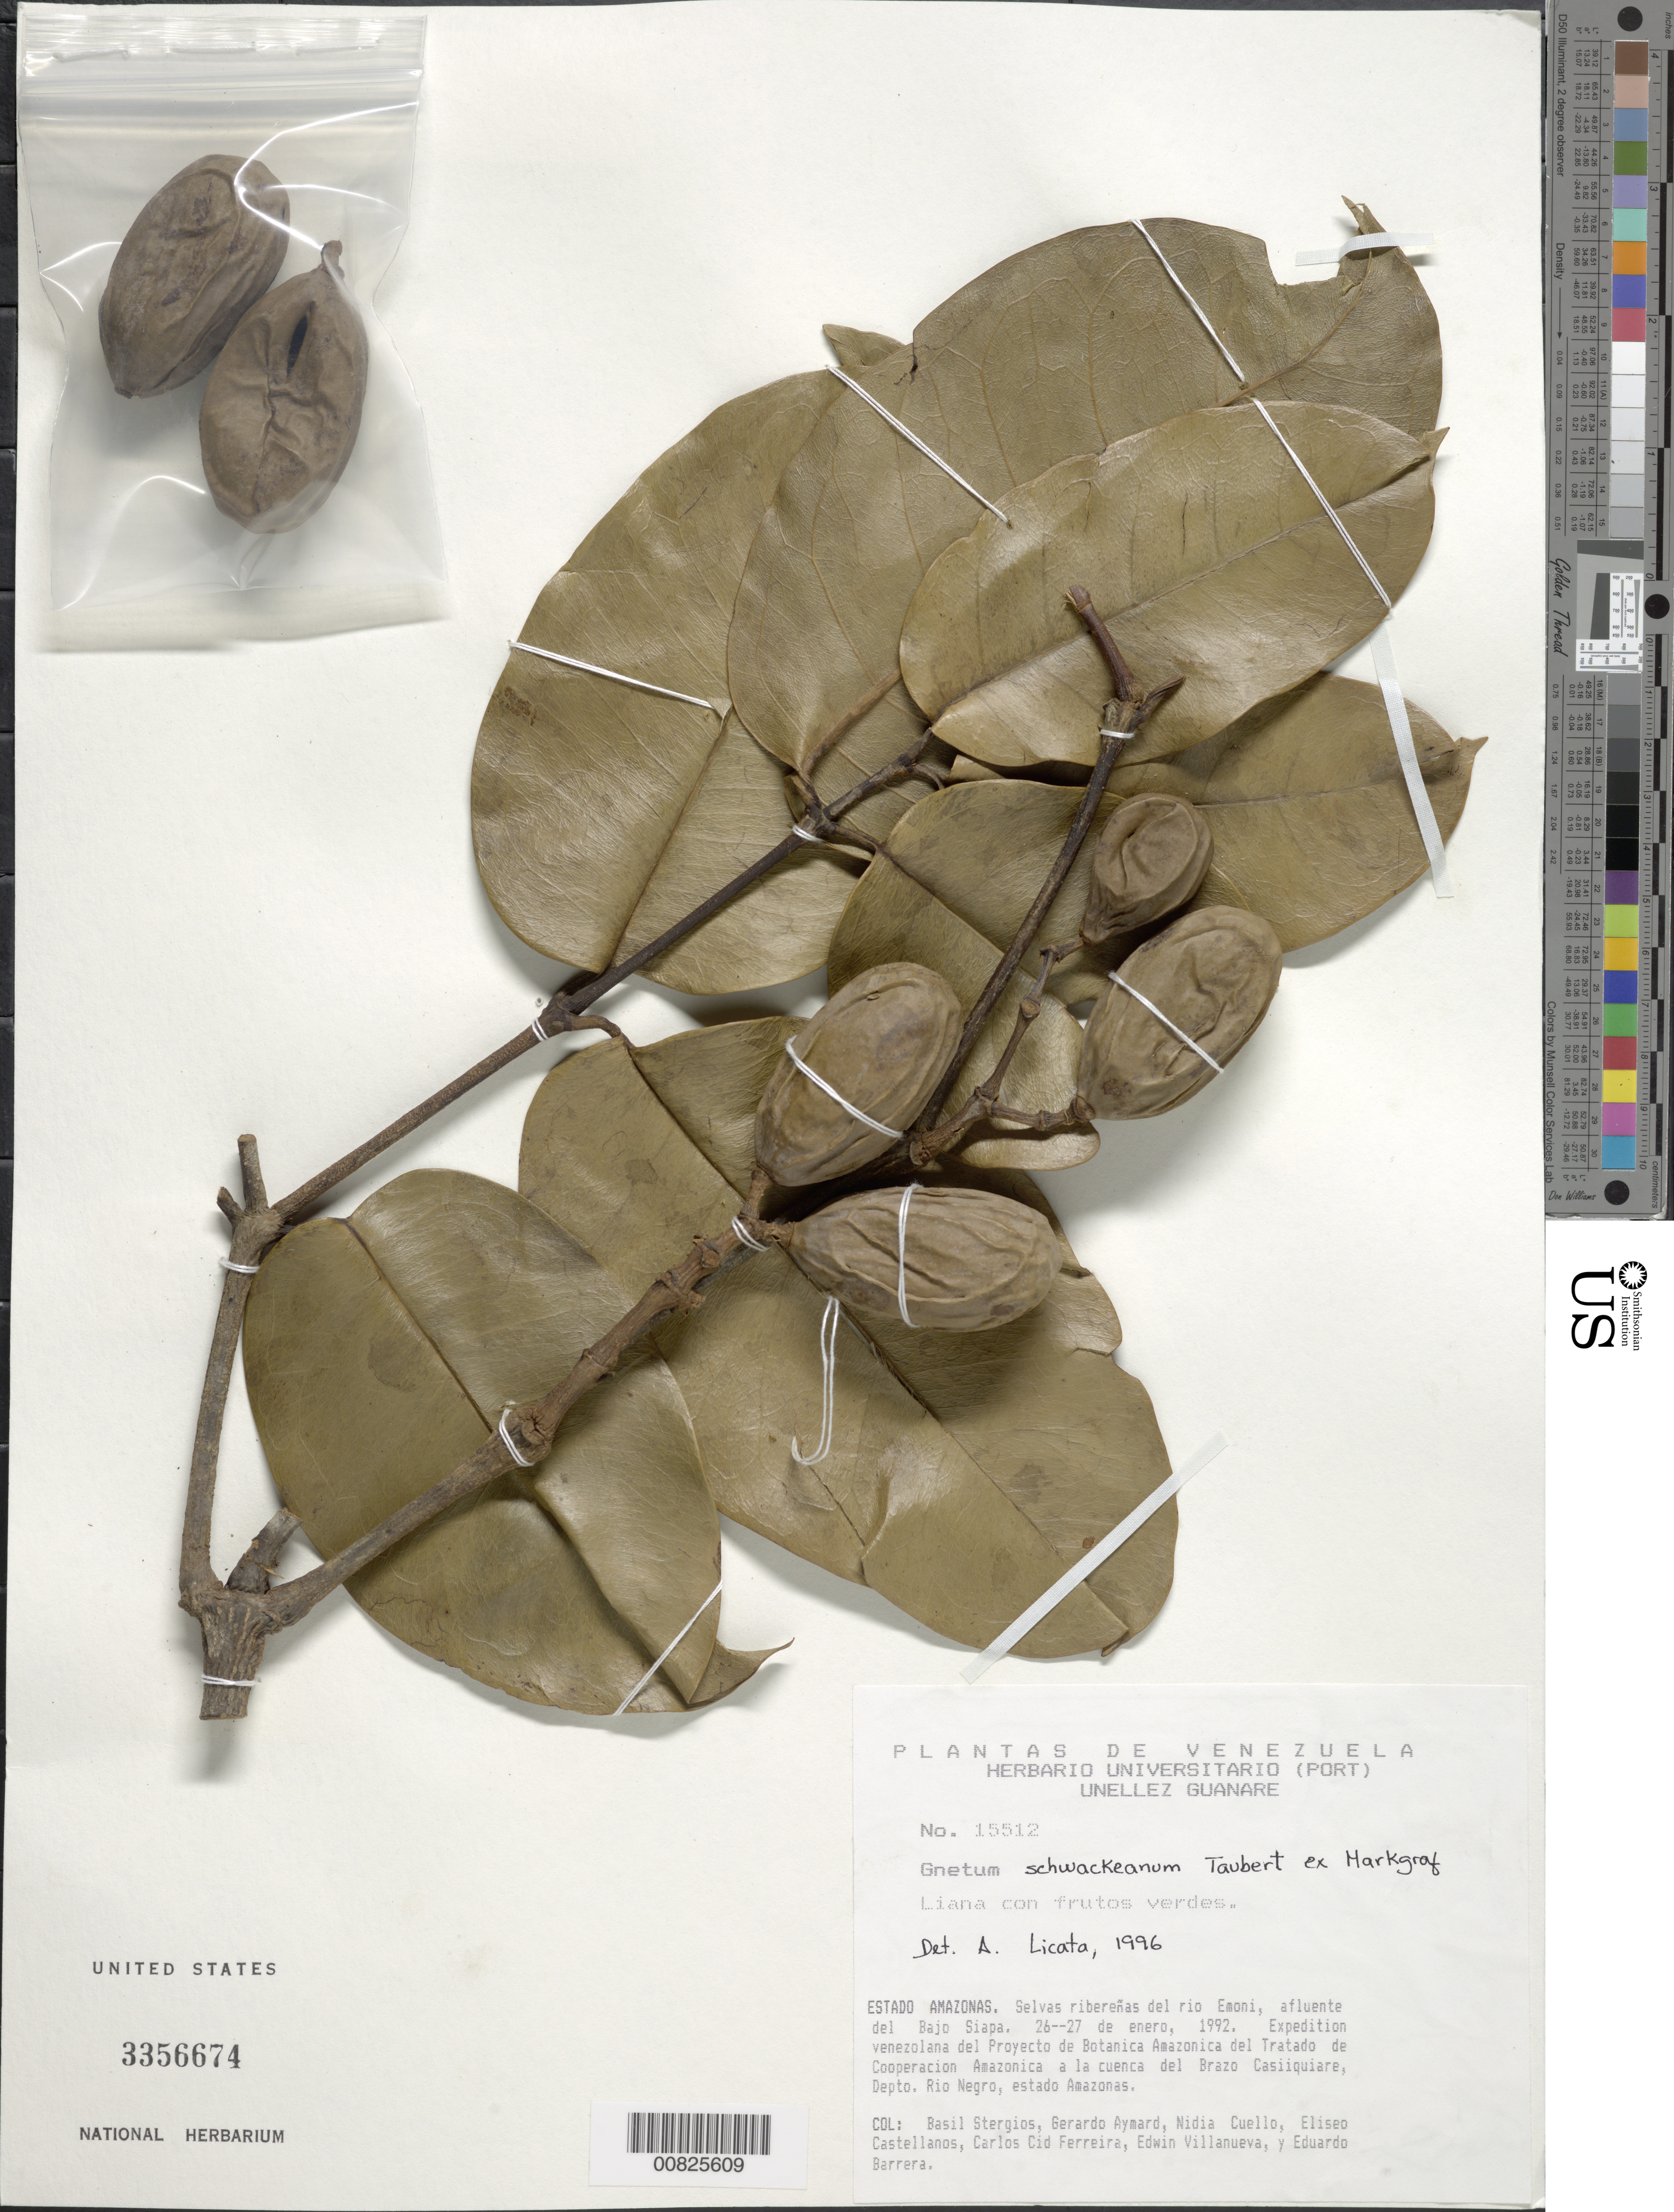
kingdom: Plantae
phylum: Tracheophyta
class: Gnetopsida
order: Gnetales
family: Gnetaceae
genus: Gnetum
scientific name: Gnetum schwackeanum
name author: Taub. ex Markgr.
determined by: Licata, A., (PORT), Univ. Nac. Exp. de los Llanos Ezequiel Zamora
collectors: B. G. Stergios, G. A. Aymard, N. L. Cuello, E. Castellanos, C. A. Cid Ferreira, E. Villanueva & E. Barrera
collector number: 15512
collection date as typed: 26-Jan-92 to 27-Jan-92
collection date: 1992-01-26/1992-01-27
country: Venezuela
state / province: Amazonas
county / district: Río Negro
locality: Río Emoni, afluente del Bajo Siapa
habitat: Selvas ribereñas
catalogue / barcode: US 3356674